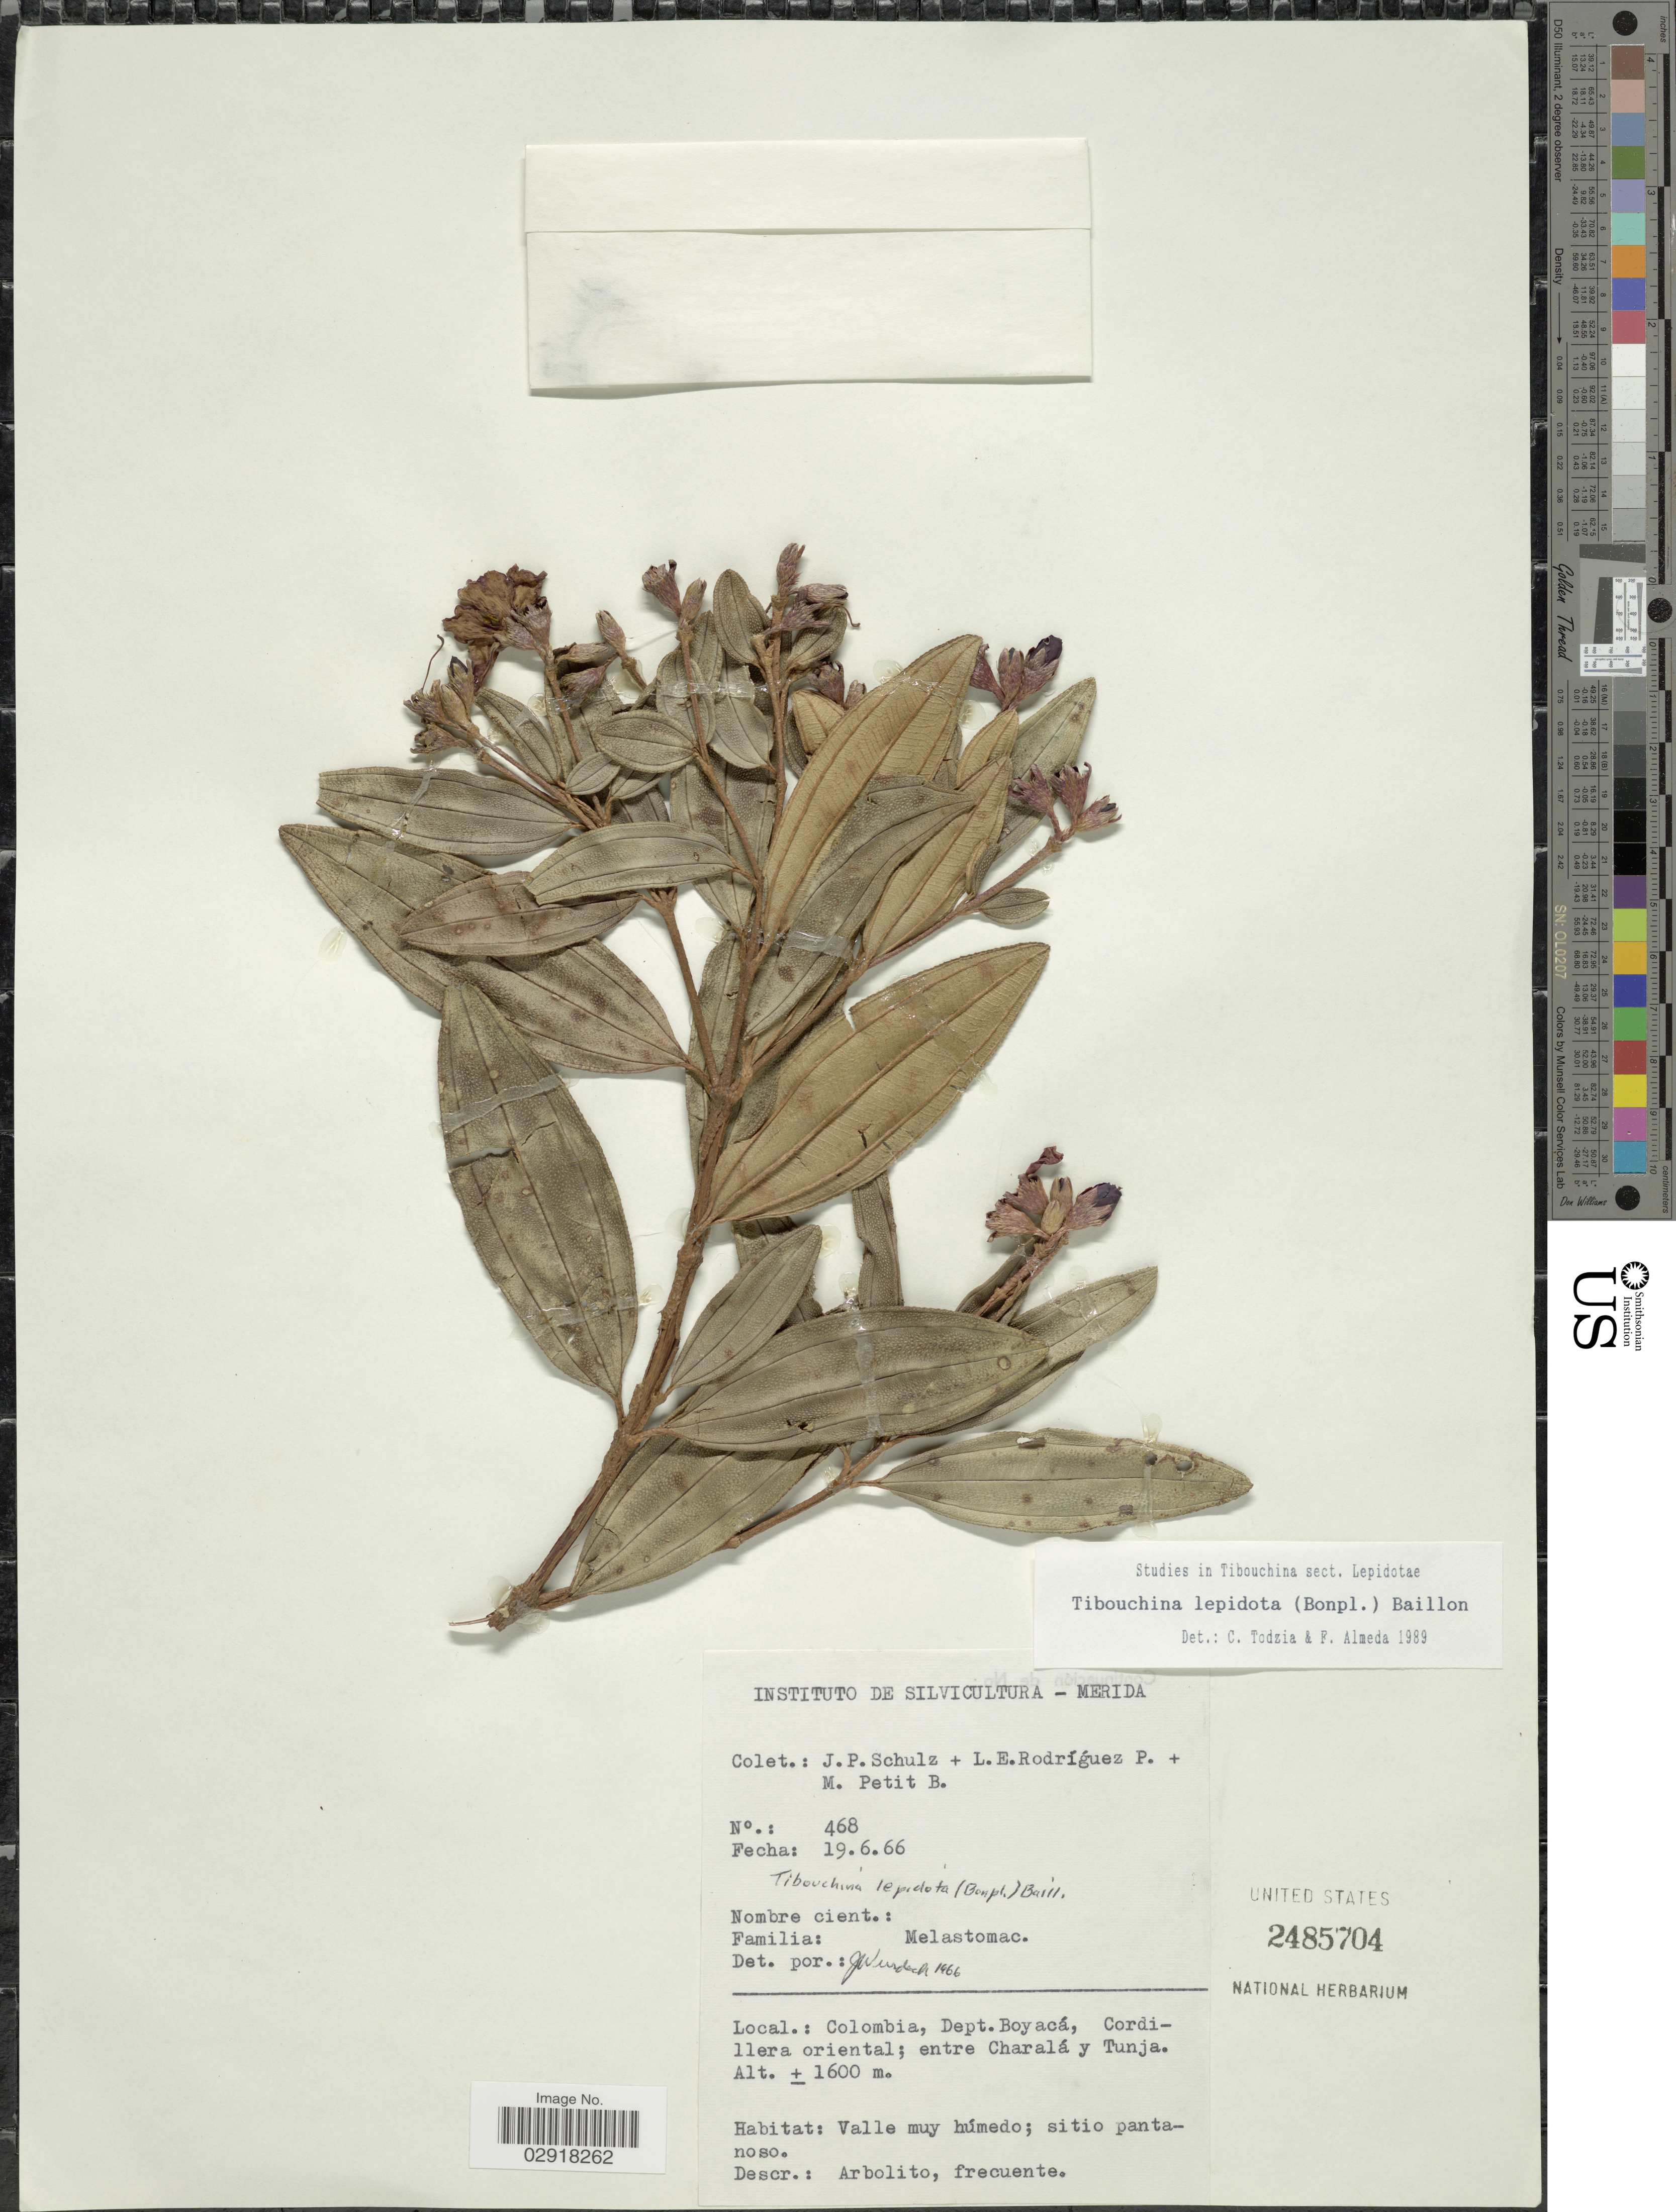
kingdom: Plantae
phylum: Tracheophyta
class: Magnoliopsida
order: Myrtales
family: Melastomataceae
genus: Andesanthus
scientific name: Andesanthus lepidotus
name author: (Humb. & Bonpl.) P.J.F. Guim. & Michelang.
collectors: J. P. Schulz, L. Rodríguez P. & M. Petit B.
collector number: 468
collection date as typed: Transcribed d/m/y: 19/6/66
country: Colombia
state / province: Boyacá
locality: Dept. Boyacá, Cordillera oriental; entre Charalá y Tunja.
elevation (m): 1600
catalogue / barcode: US 2485704